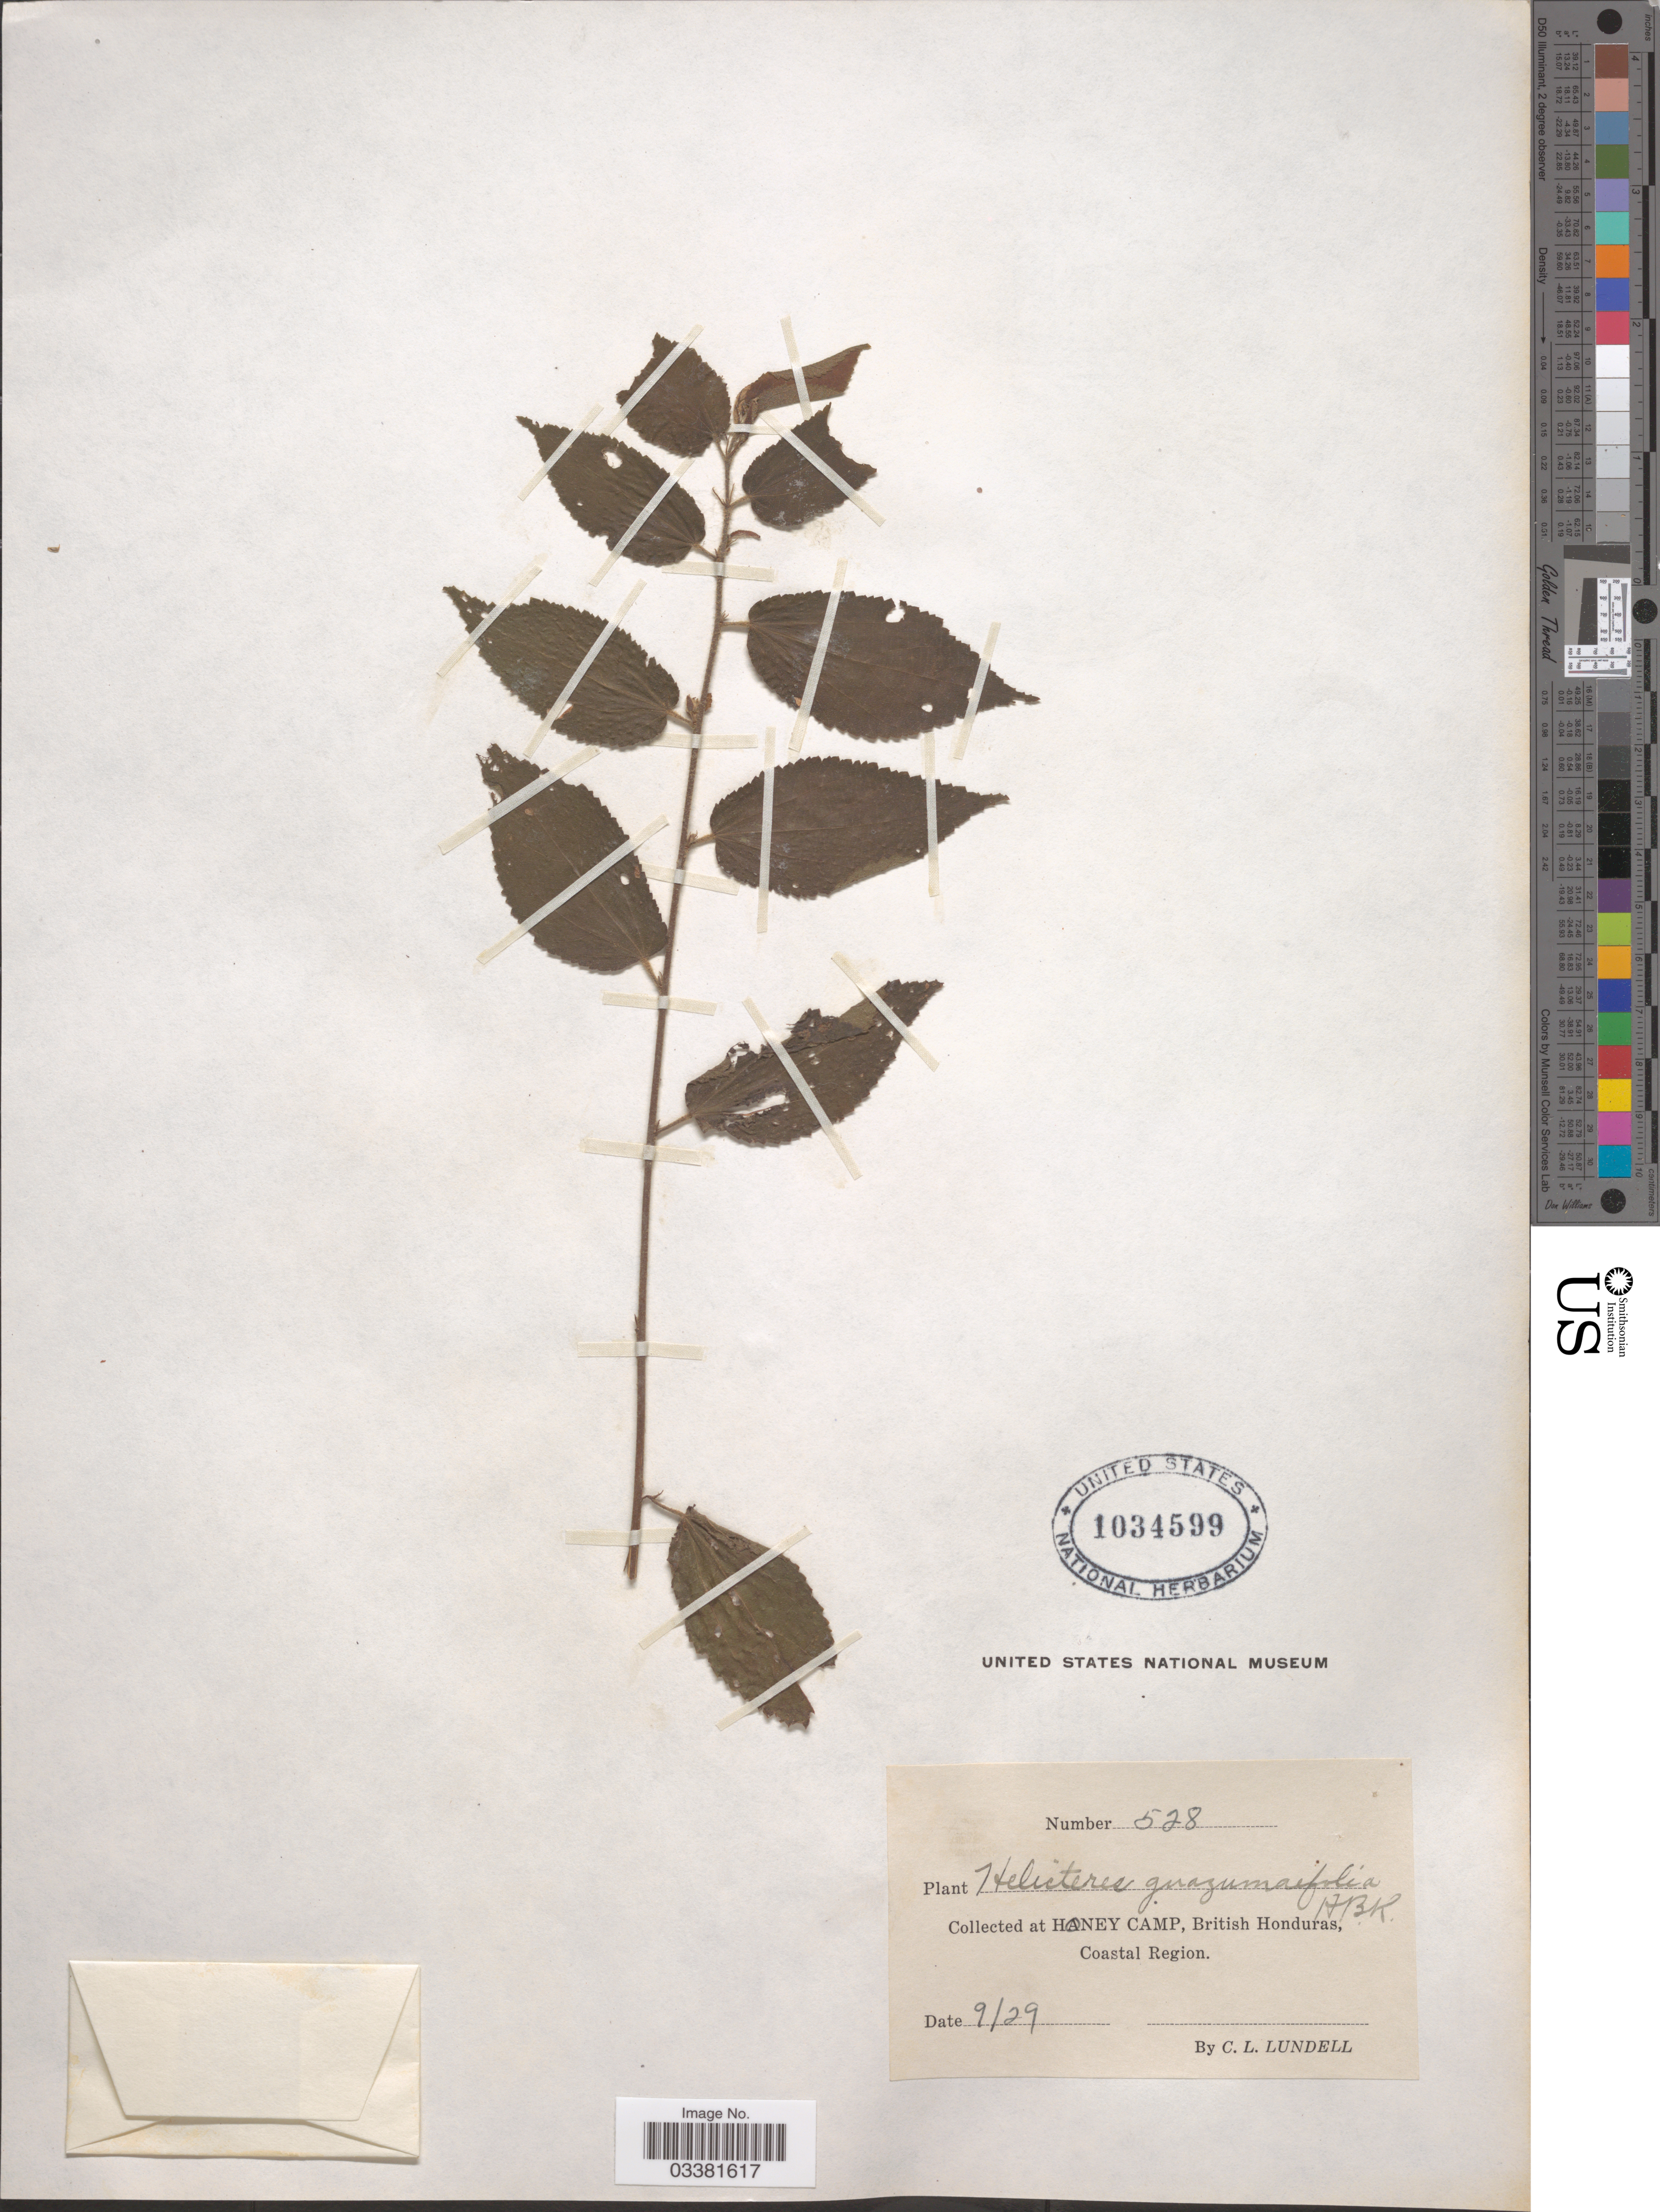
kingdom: Plantae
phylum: Tracheophyta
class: Magnoliopsida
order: Malvales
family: Malvaceae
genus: Helicteres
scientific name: Helicteres guazumifolia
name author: Kunth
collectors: C. L. Lundell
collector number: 528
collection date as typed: Transcribed d/m/y: /9/29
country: Belize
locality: Honey Camp, British Honduras, Coastal Region.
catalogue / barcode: US 1034599